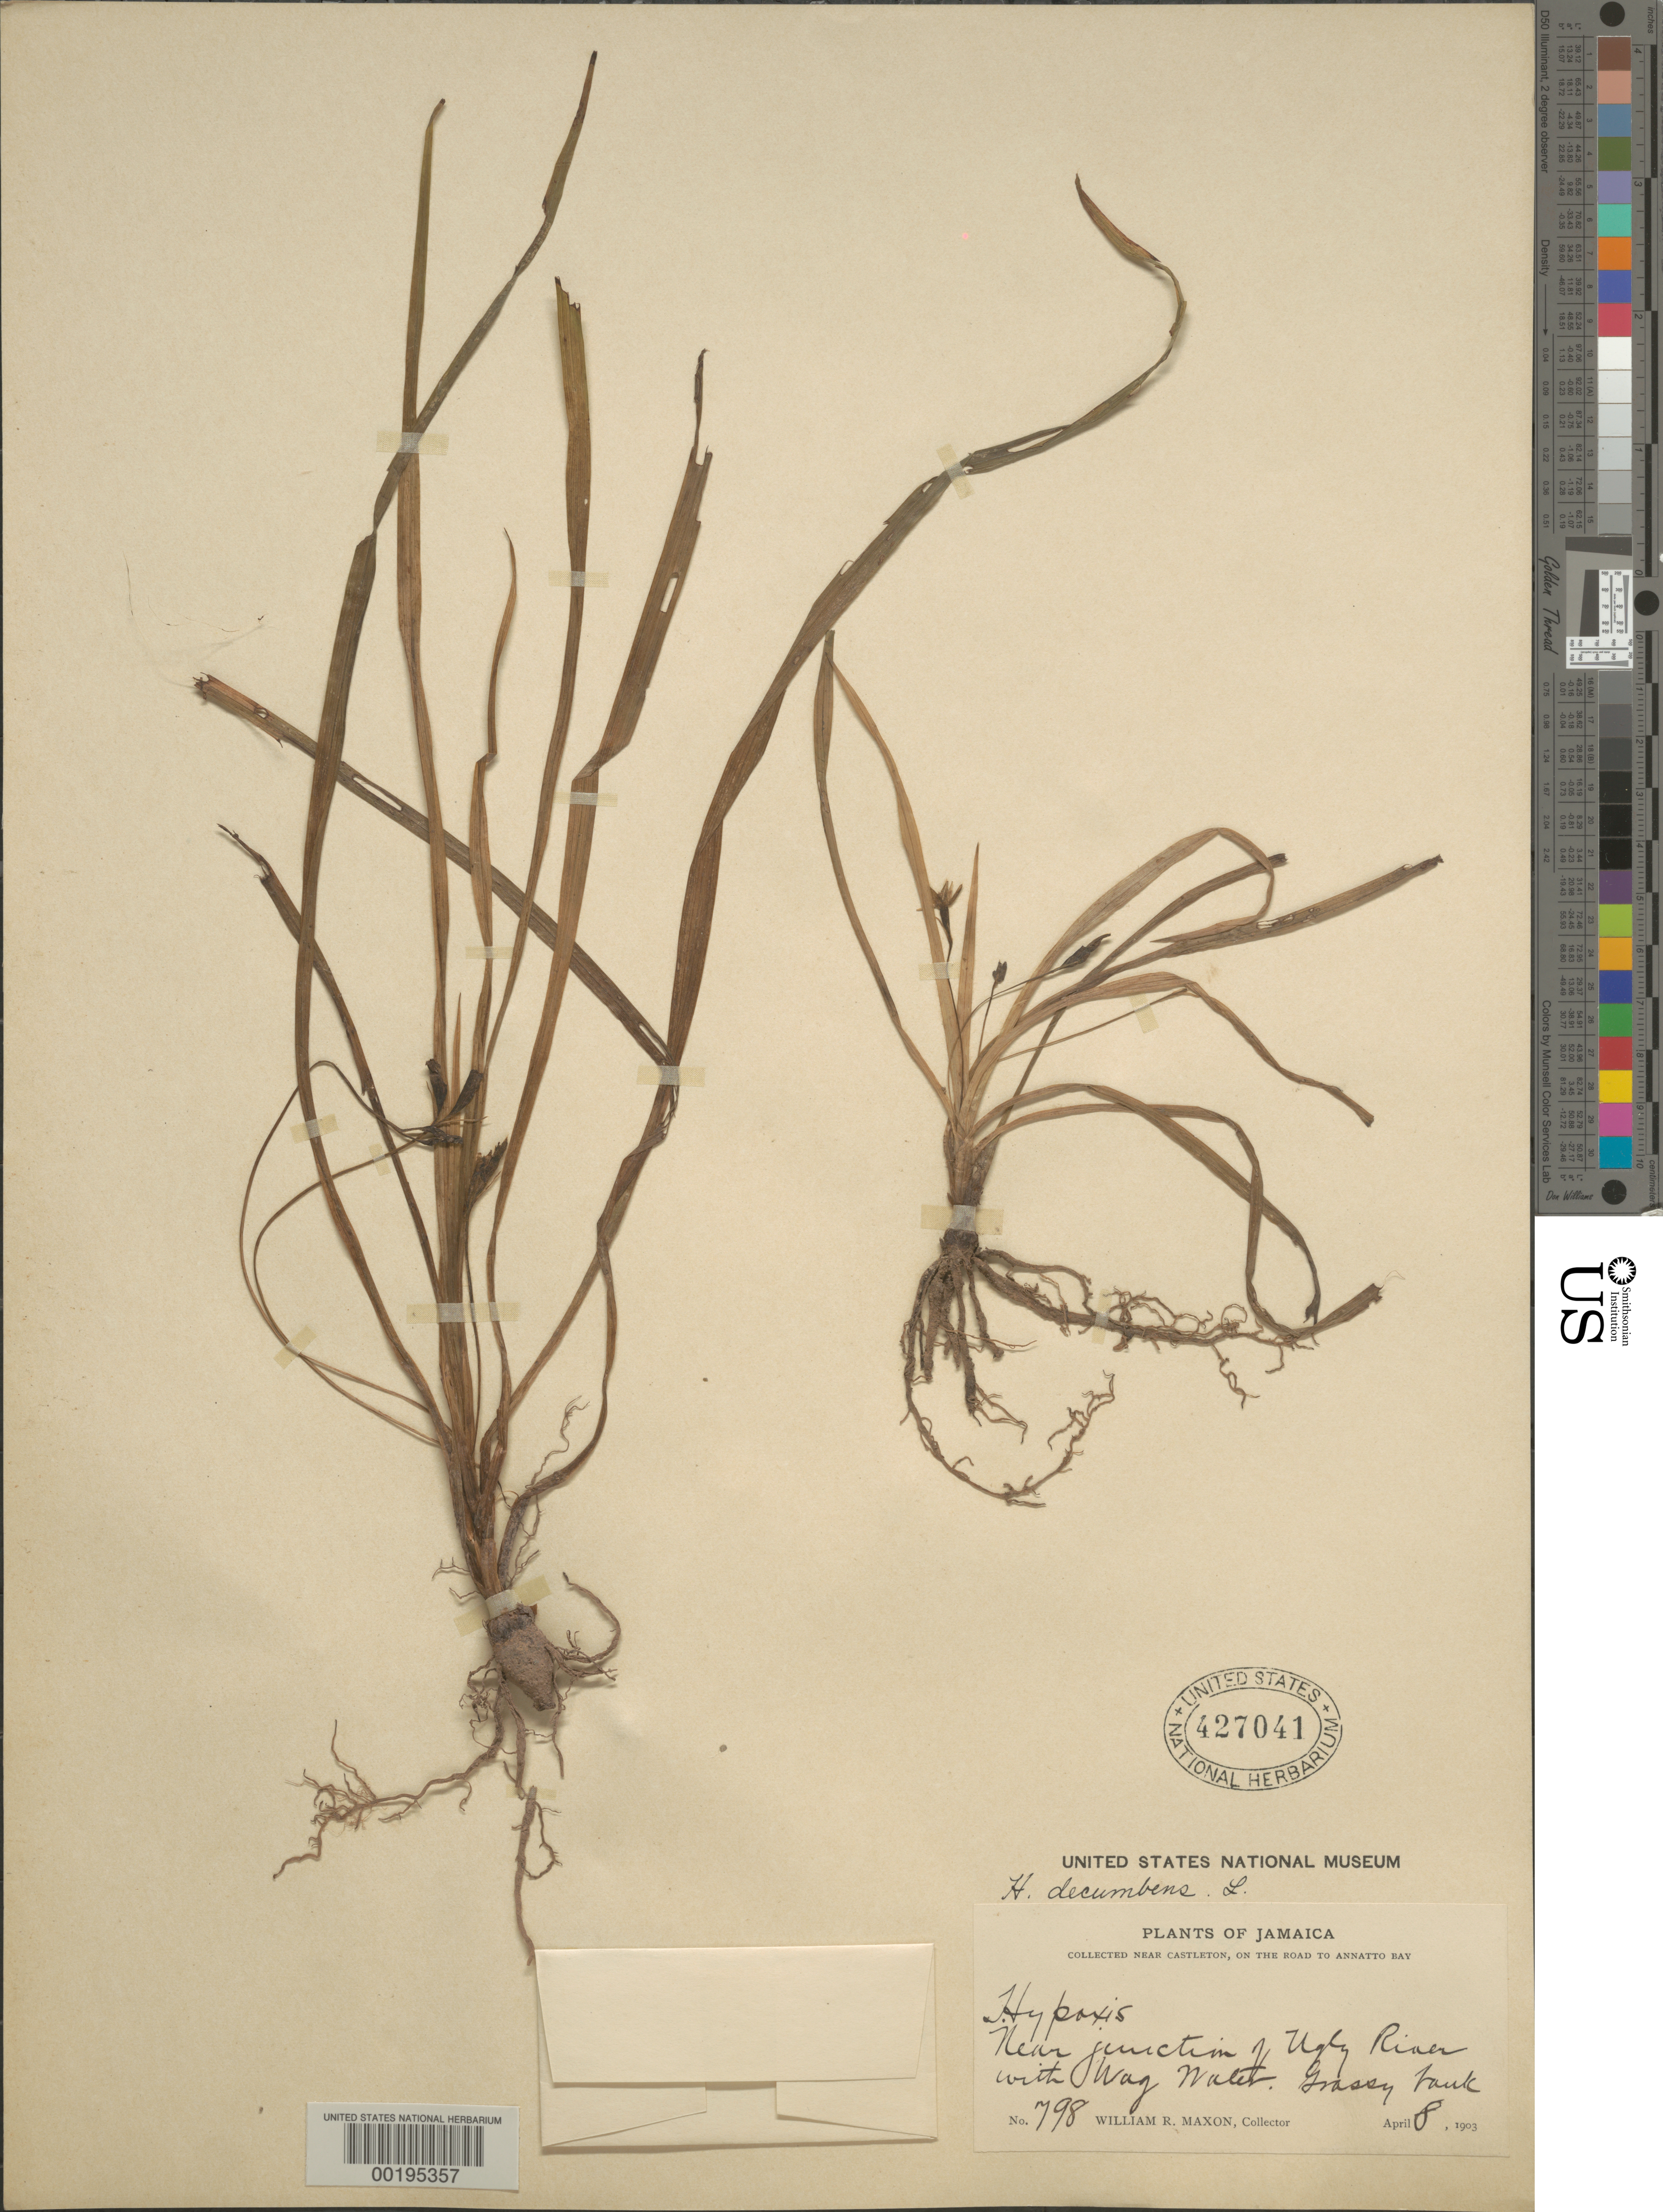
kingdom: Plantae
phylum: Tracheophyta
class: Liliopsida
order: Asparagales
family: Hypoxidaceae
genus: Hypoxis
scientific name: Hypoxis decumbens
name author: L.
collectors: W. R. Maxon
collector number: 798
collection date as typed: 08 Apr 1903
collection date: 1903-04-08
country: Jamaica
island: Greater Antilles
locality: Near junction of ugly river with wag water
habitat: Grassy bank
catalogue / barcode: US 427041